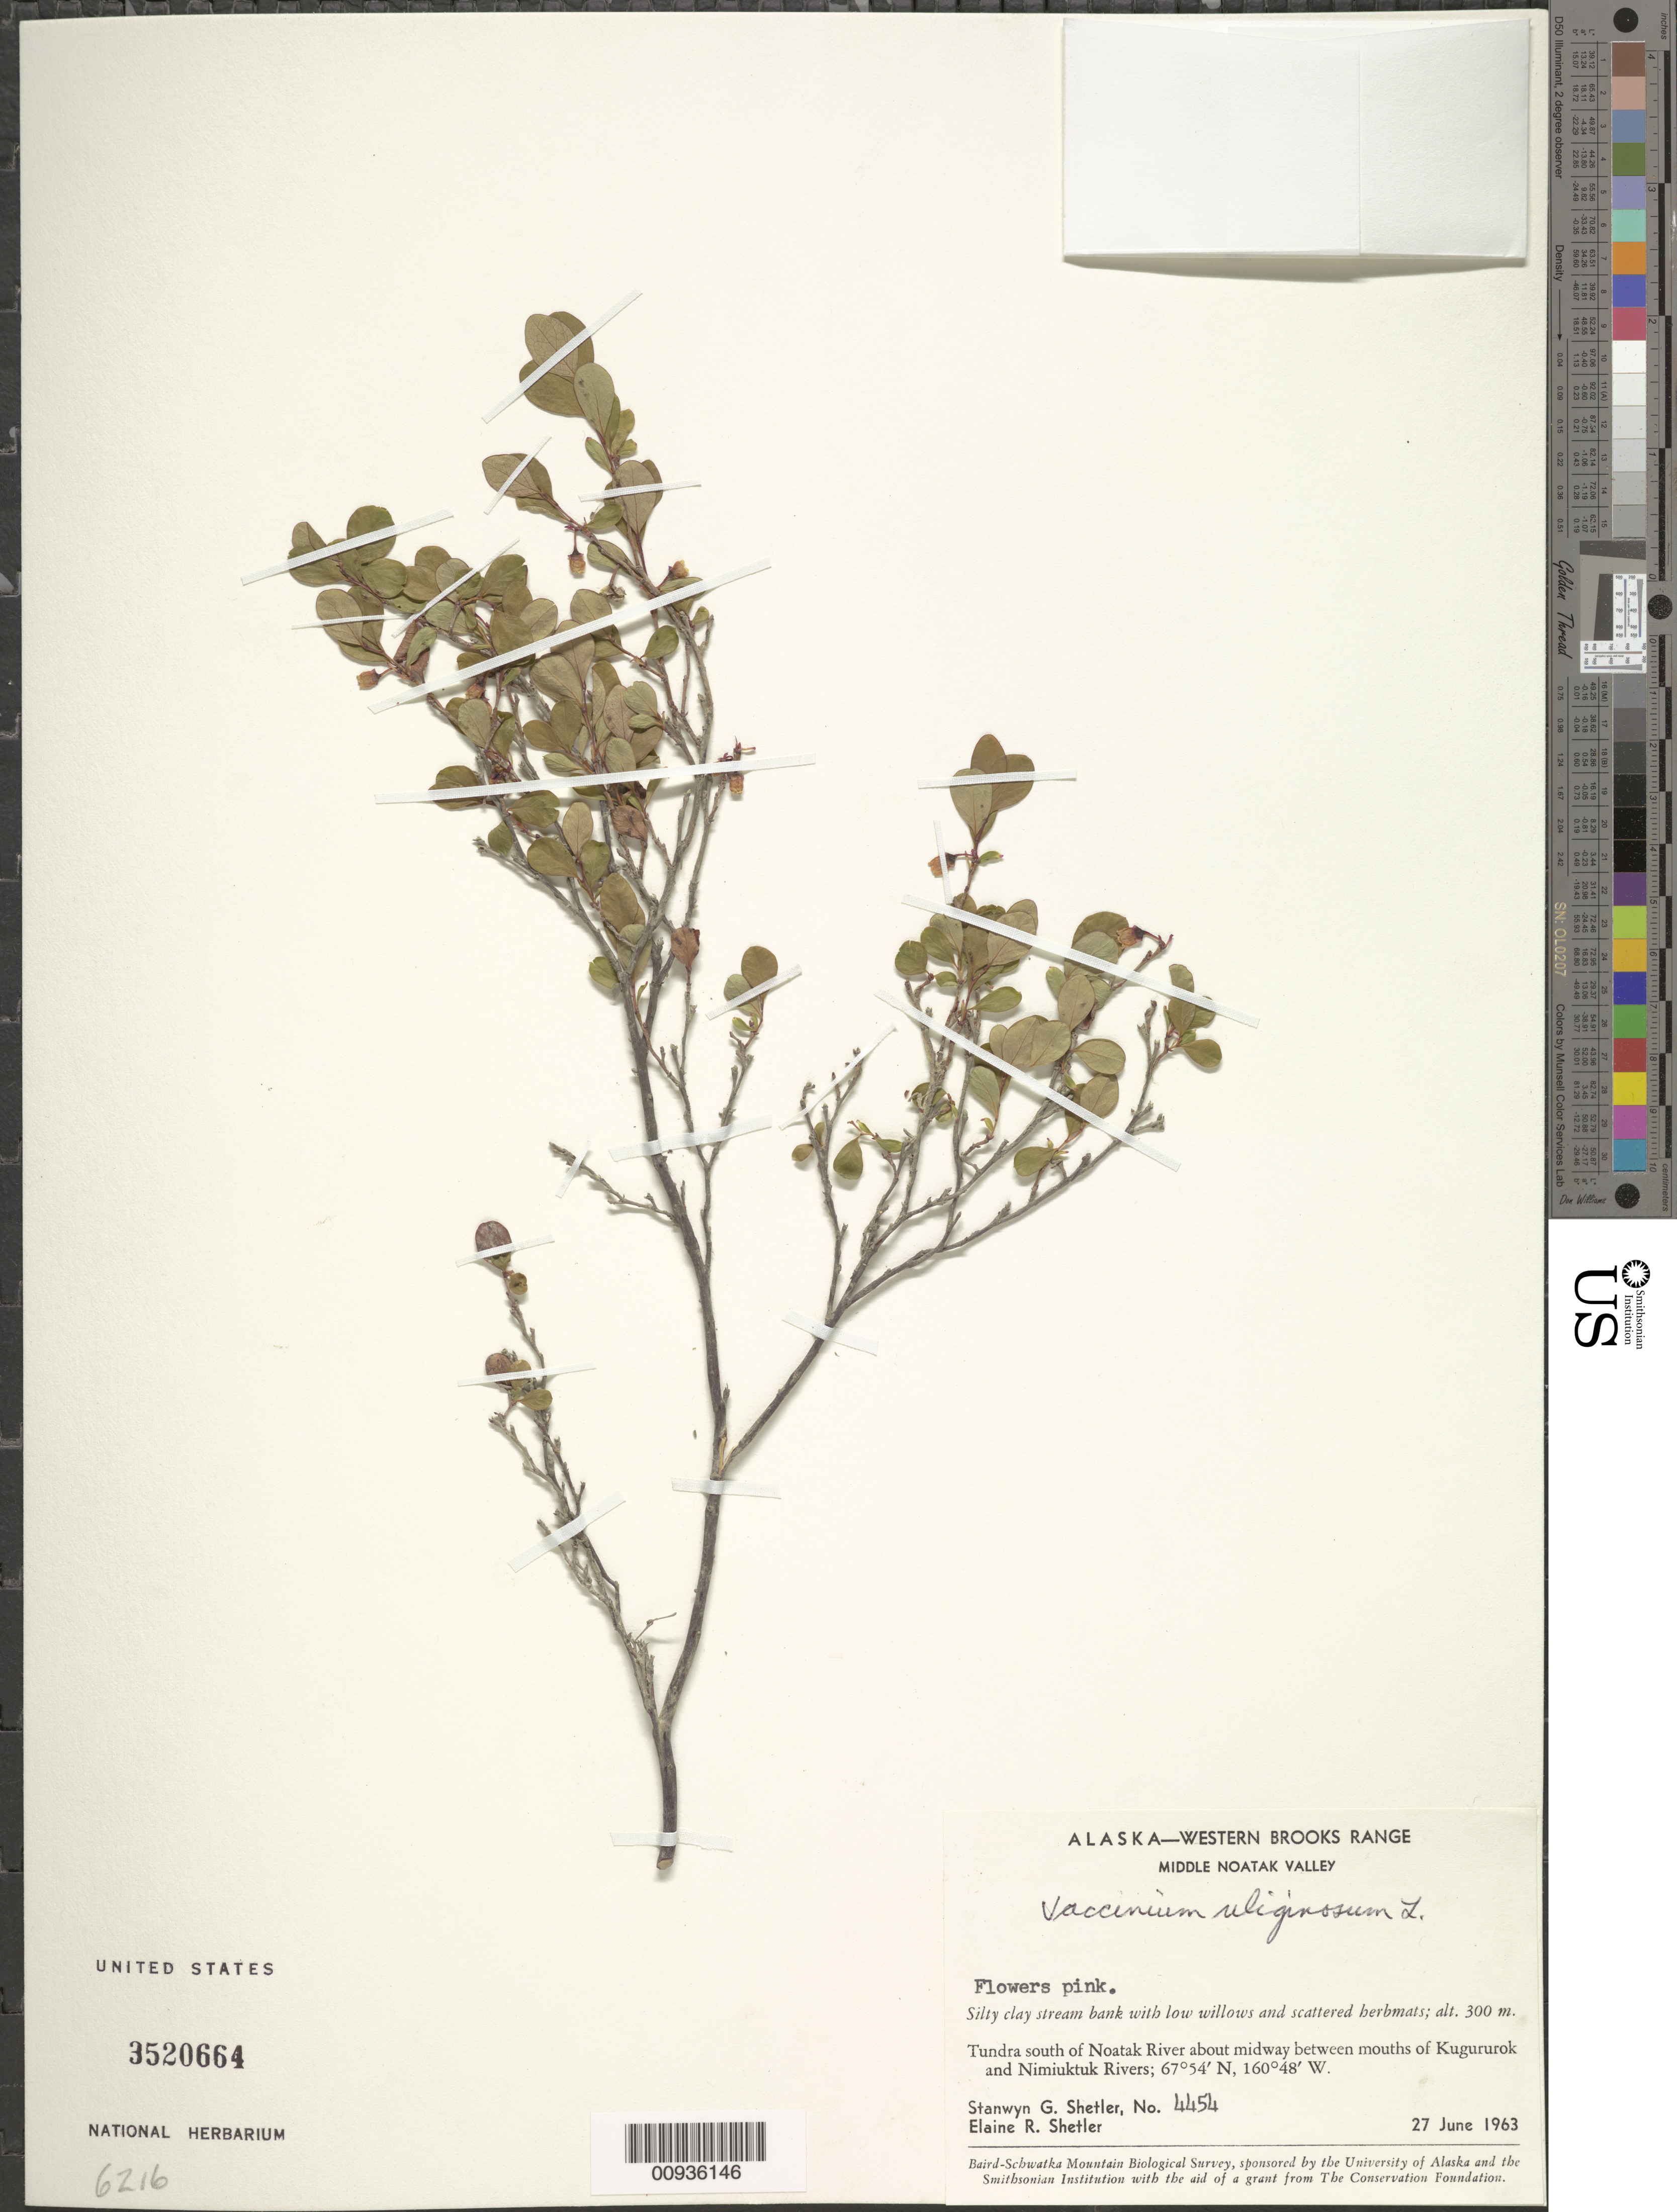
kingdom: Plantae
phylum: Tracheophyta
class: Magnoliopsida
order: Ericales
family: Ericaceae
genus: Vaccinium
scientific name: Vaccinium uliginosum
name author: L.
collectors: S. Shetler & E. R. Shetler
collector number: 4454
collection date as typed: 27 Jun 1963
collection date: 1963-06-27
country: United States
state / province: Alaska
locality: S of Noatak River about midway between mouths of Kugururok and Nimiuktuk Rivers. Western Brooks Range, Middle Noatak Valley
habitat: Tundra. Silty clay stream bank with low willows and scattered herbmats.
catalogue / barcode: US 3520664